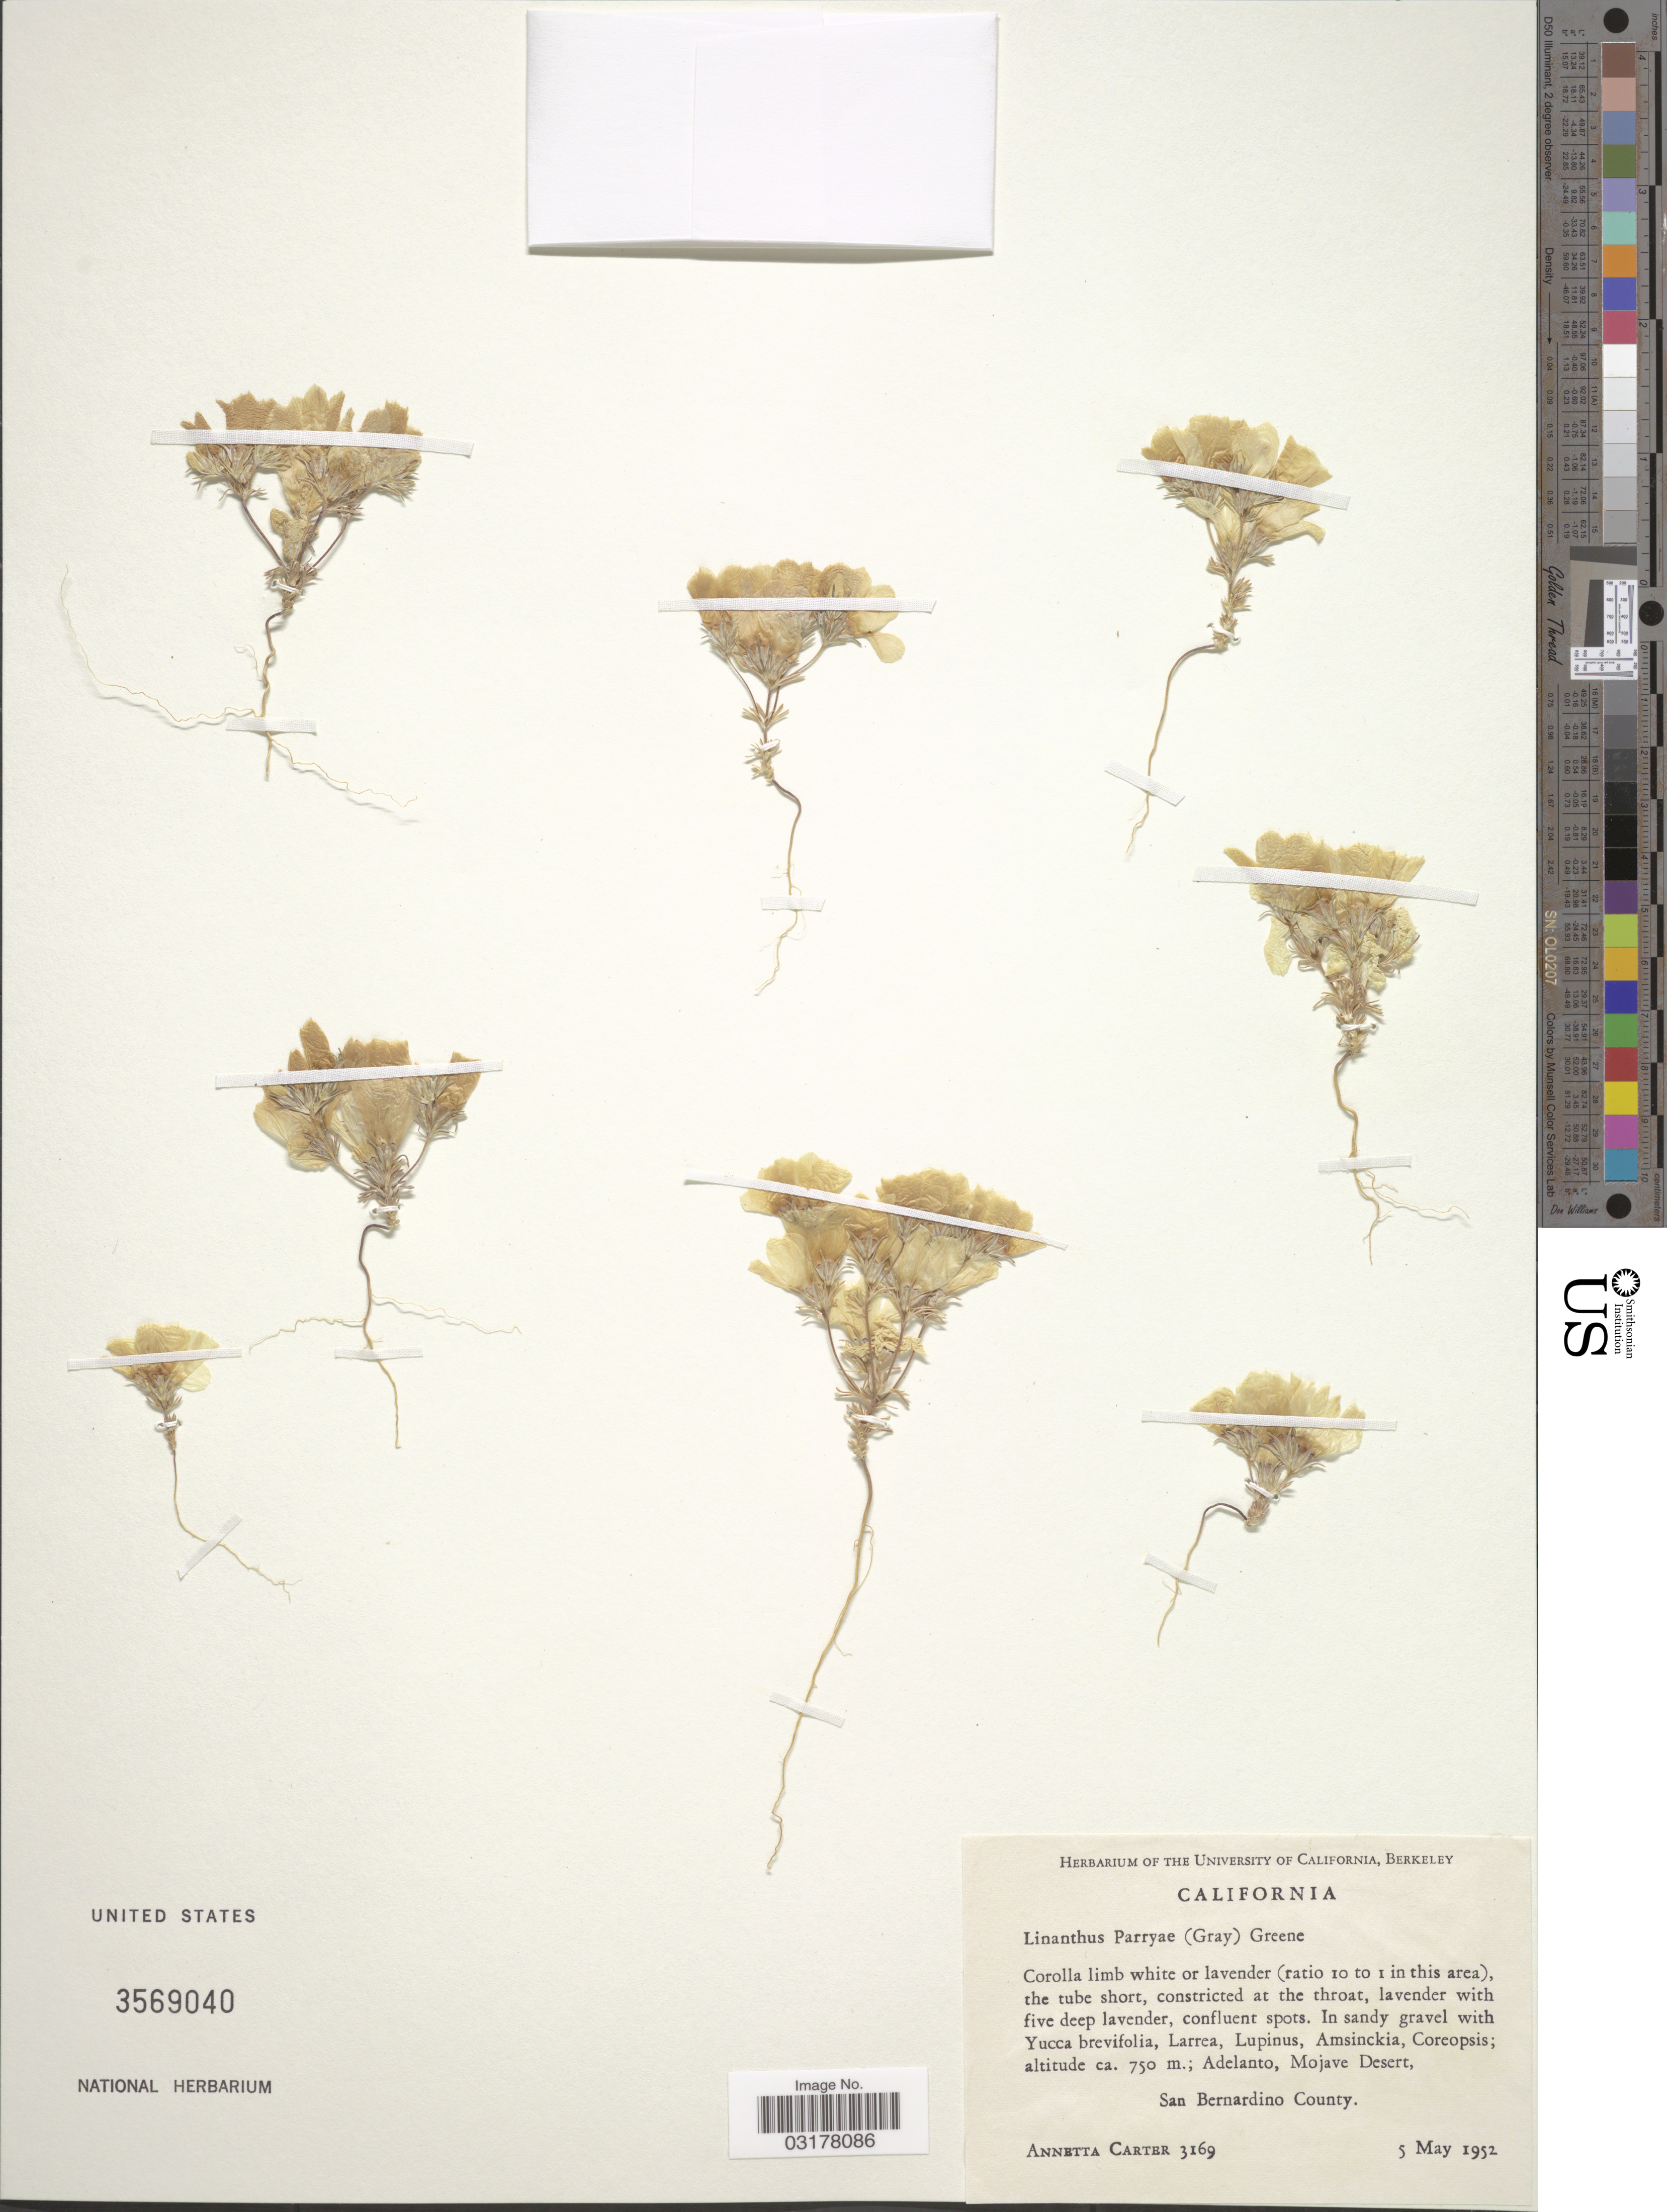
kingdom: Plantae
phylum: Tracheophyta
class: Magnoliopsida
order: Ericales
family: Polemoniaceae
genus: Linanthus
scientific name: Linanthus parryae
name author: (A. Gray) Greene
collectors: A. Carter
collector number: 3169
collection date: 1952-05-05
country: United States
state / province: California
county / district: San Bernardino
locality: Adelanto, Mojave Desert. San Bernardino County.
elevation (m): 750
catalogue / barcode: US 3569040